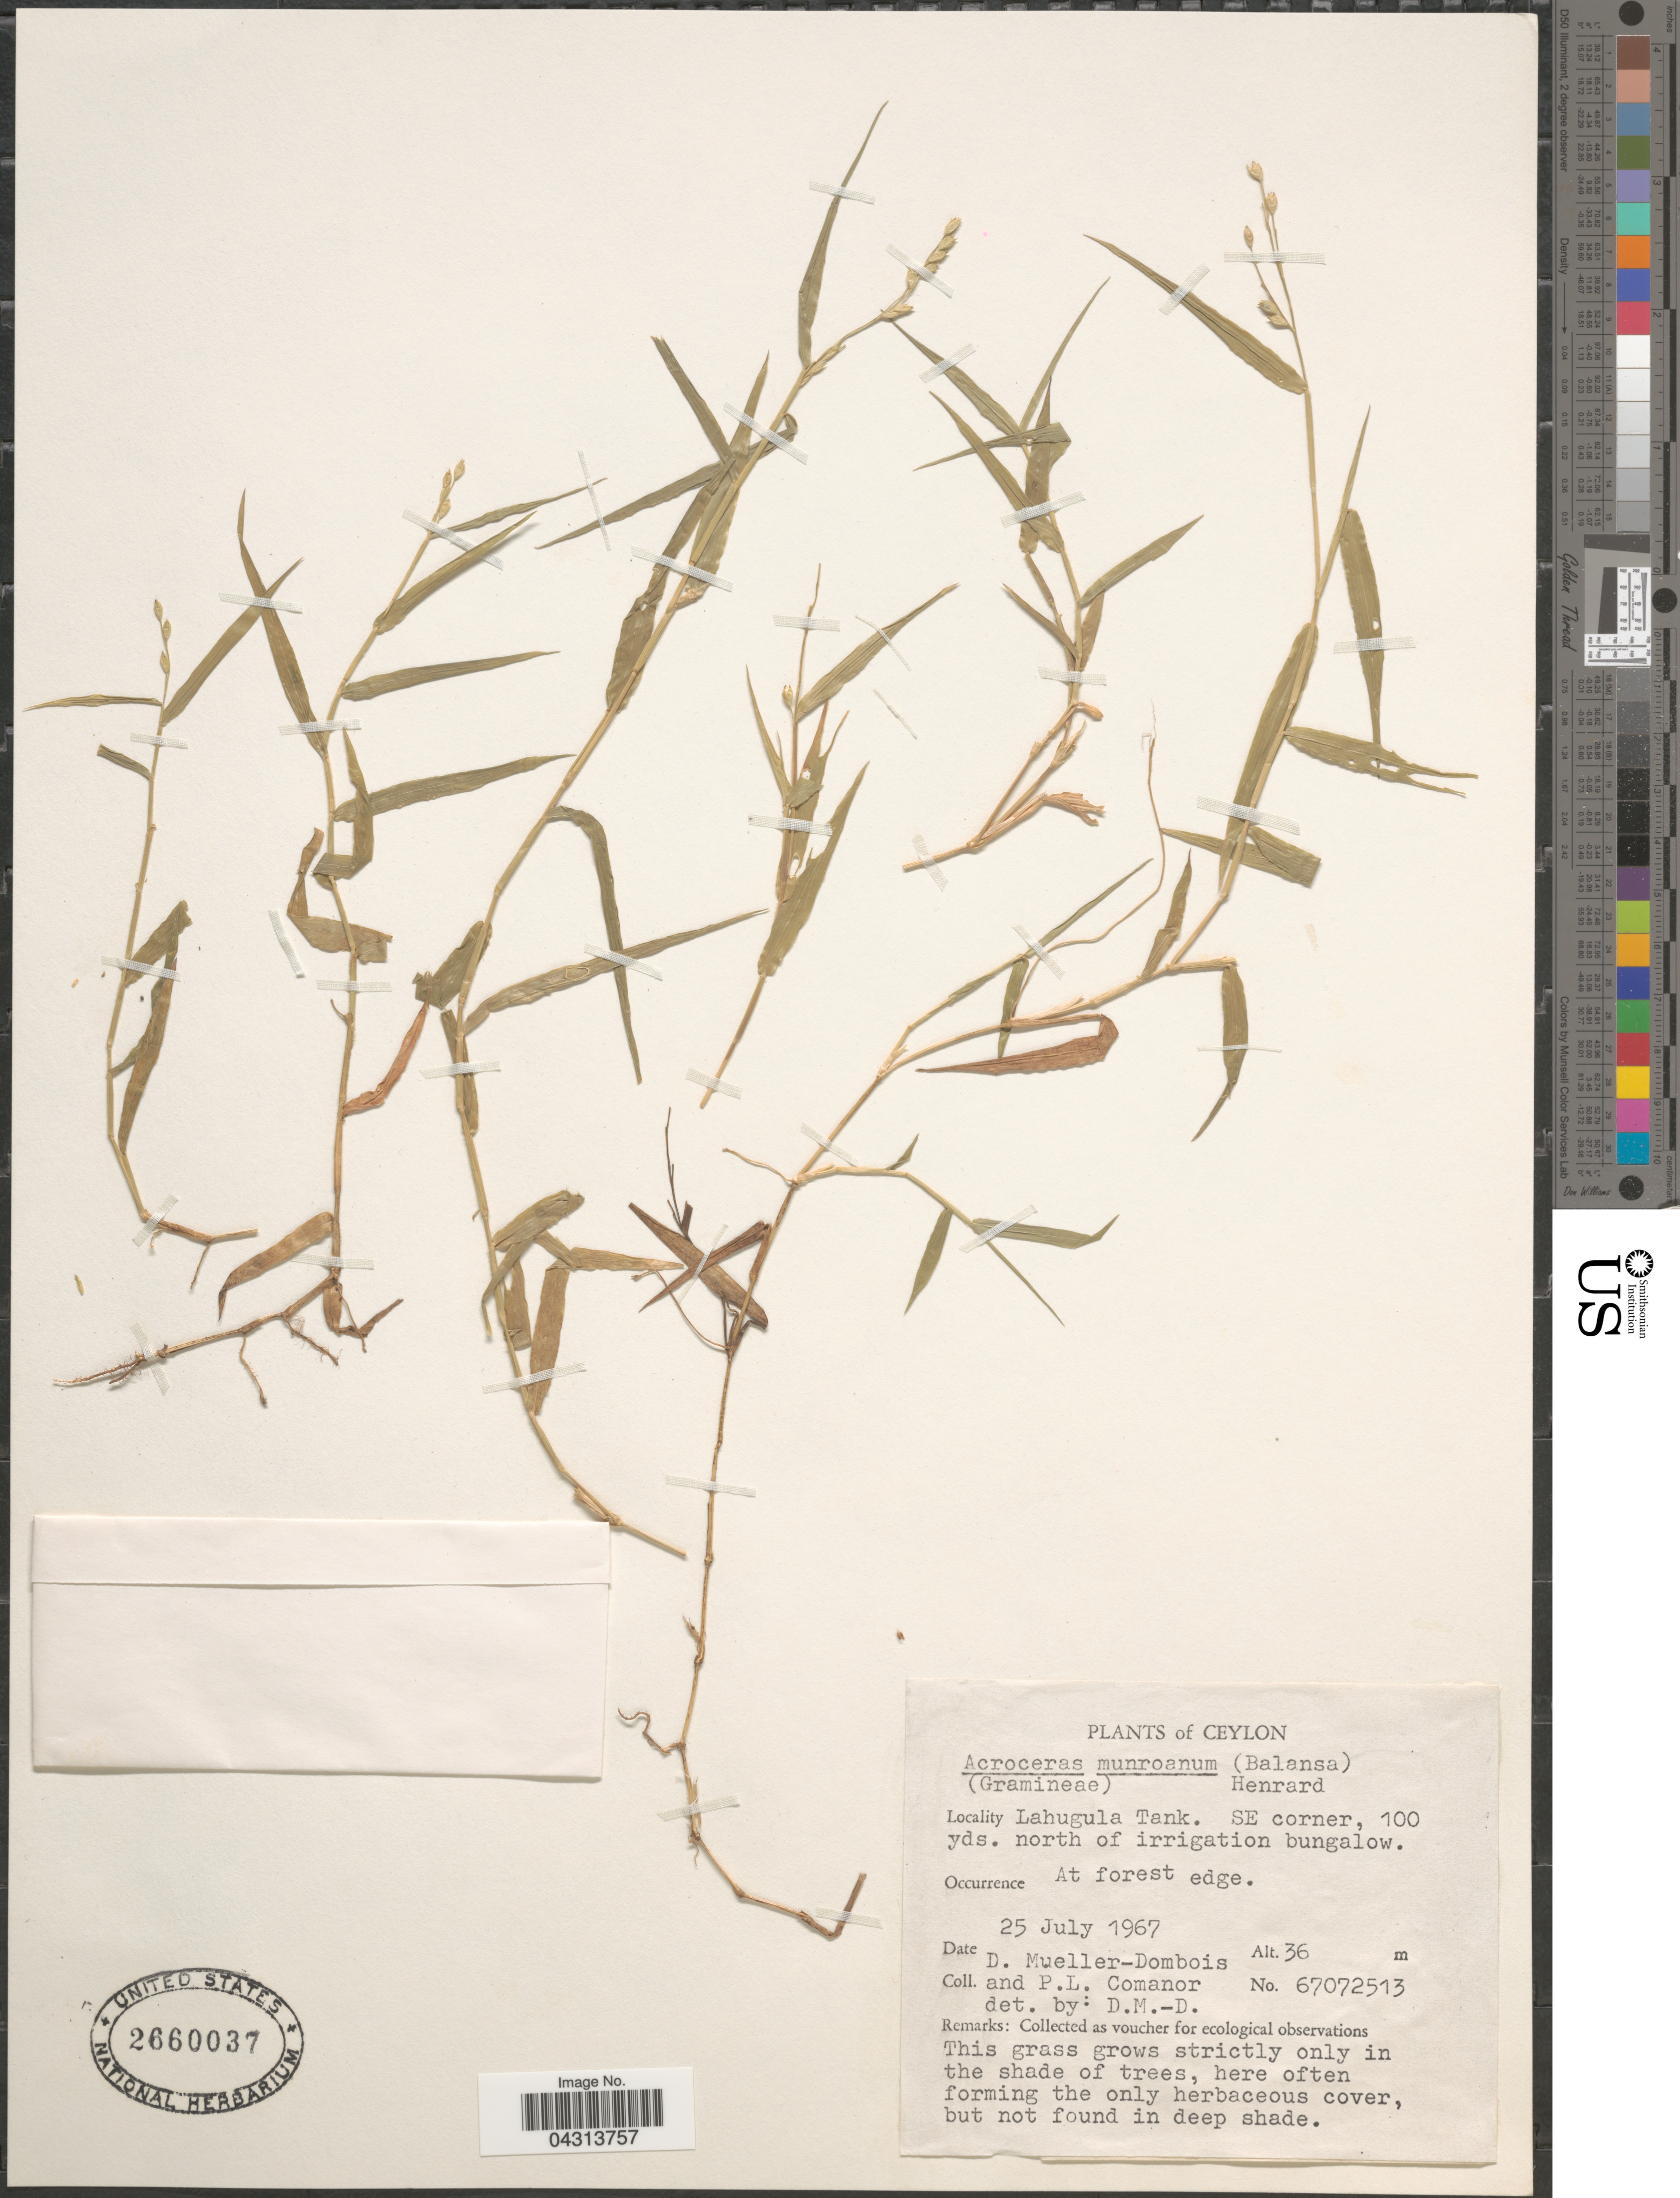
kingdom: Plantae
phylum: Tracheophyta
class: Liliopsida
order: Poales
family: Poaceae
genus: Acroceras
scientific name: Acroceras munroanum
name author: (Steud.) Henr.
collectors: D. Mueller-Dombois & P. Comanor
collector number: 67072513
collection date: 1967-07-25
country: Sri Lanka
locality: Ceylon. Lahugula Tank. SE corner. 100 yds. north of irrigation bungalow.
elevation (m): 36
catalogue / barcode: US 2660037